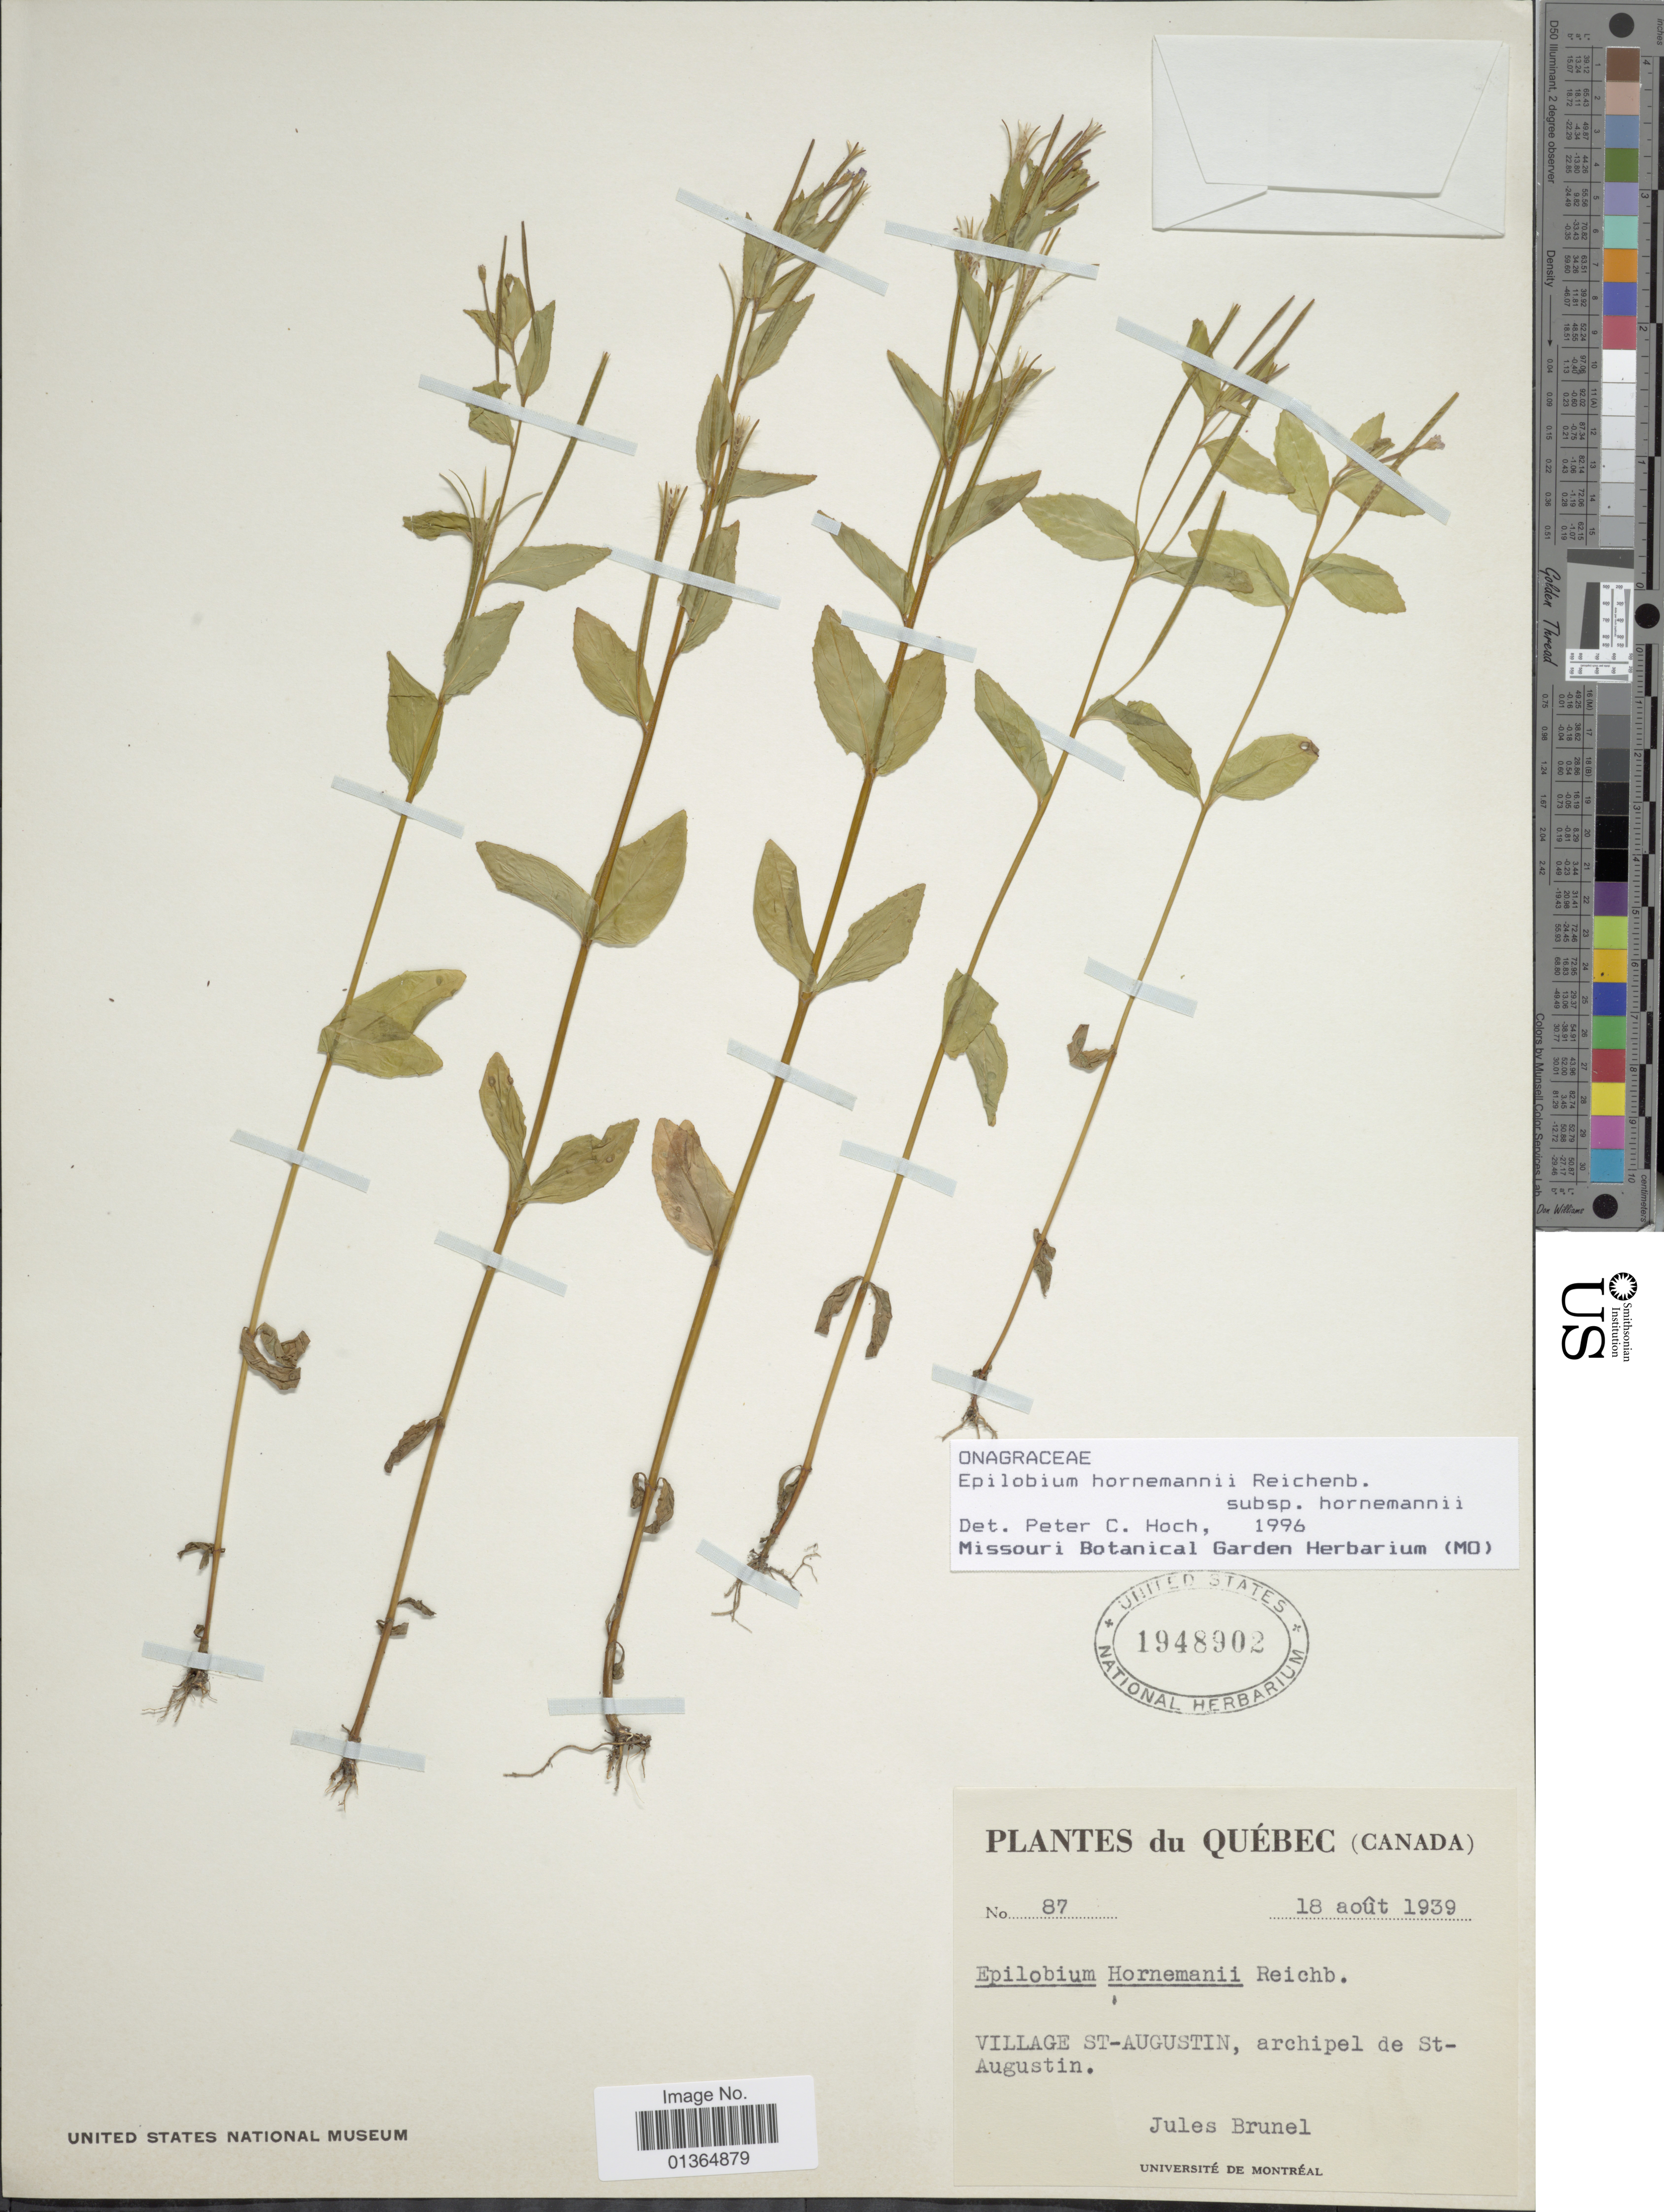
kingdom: Plantae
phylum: Tracheophyta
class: Magnoliopsida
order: Myrtales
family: Onagraceae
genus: Epilobium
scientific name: Epilobium hornemannii subsp. hornemannii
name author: Rchb.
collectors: J. Brunel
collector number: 87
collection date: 1939-08-18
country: Canada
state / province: Quebec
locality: Village St-Augustin, archipel de St-Augustin.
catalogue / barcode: US 1948902